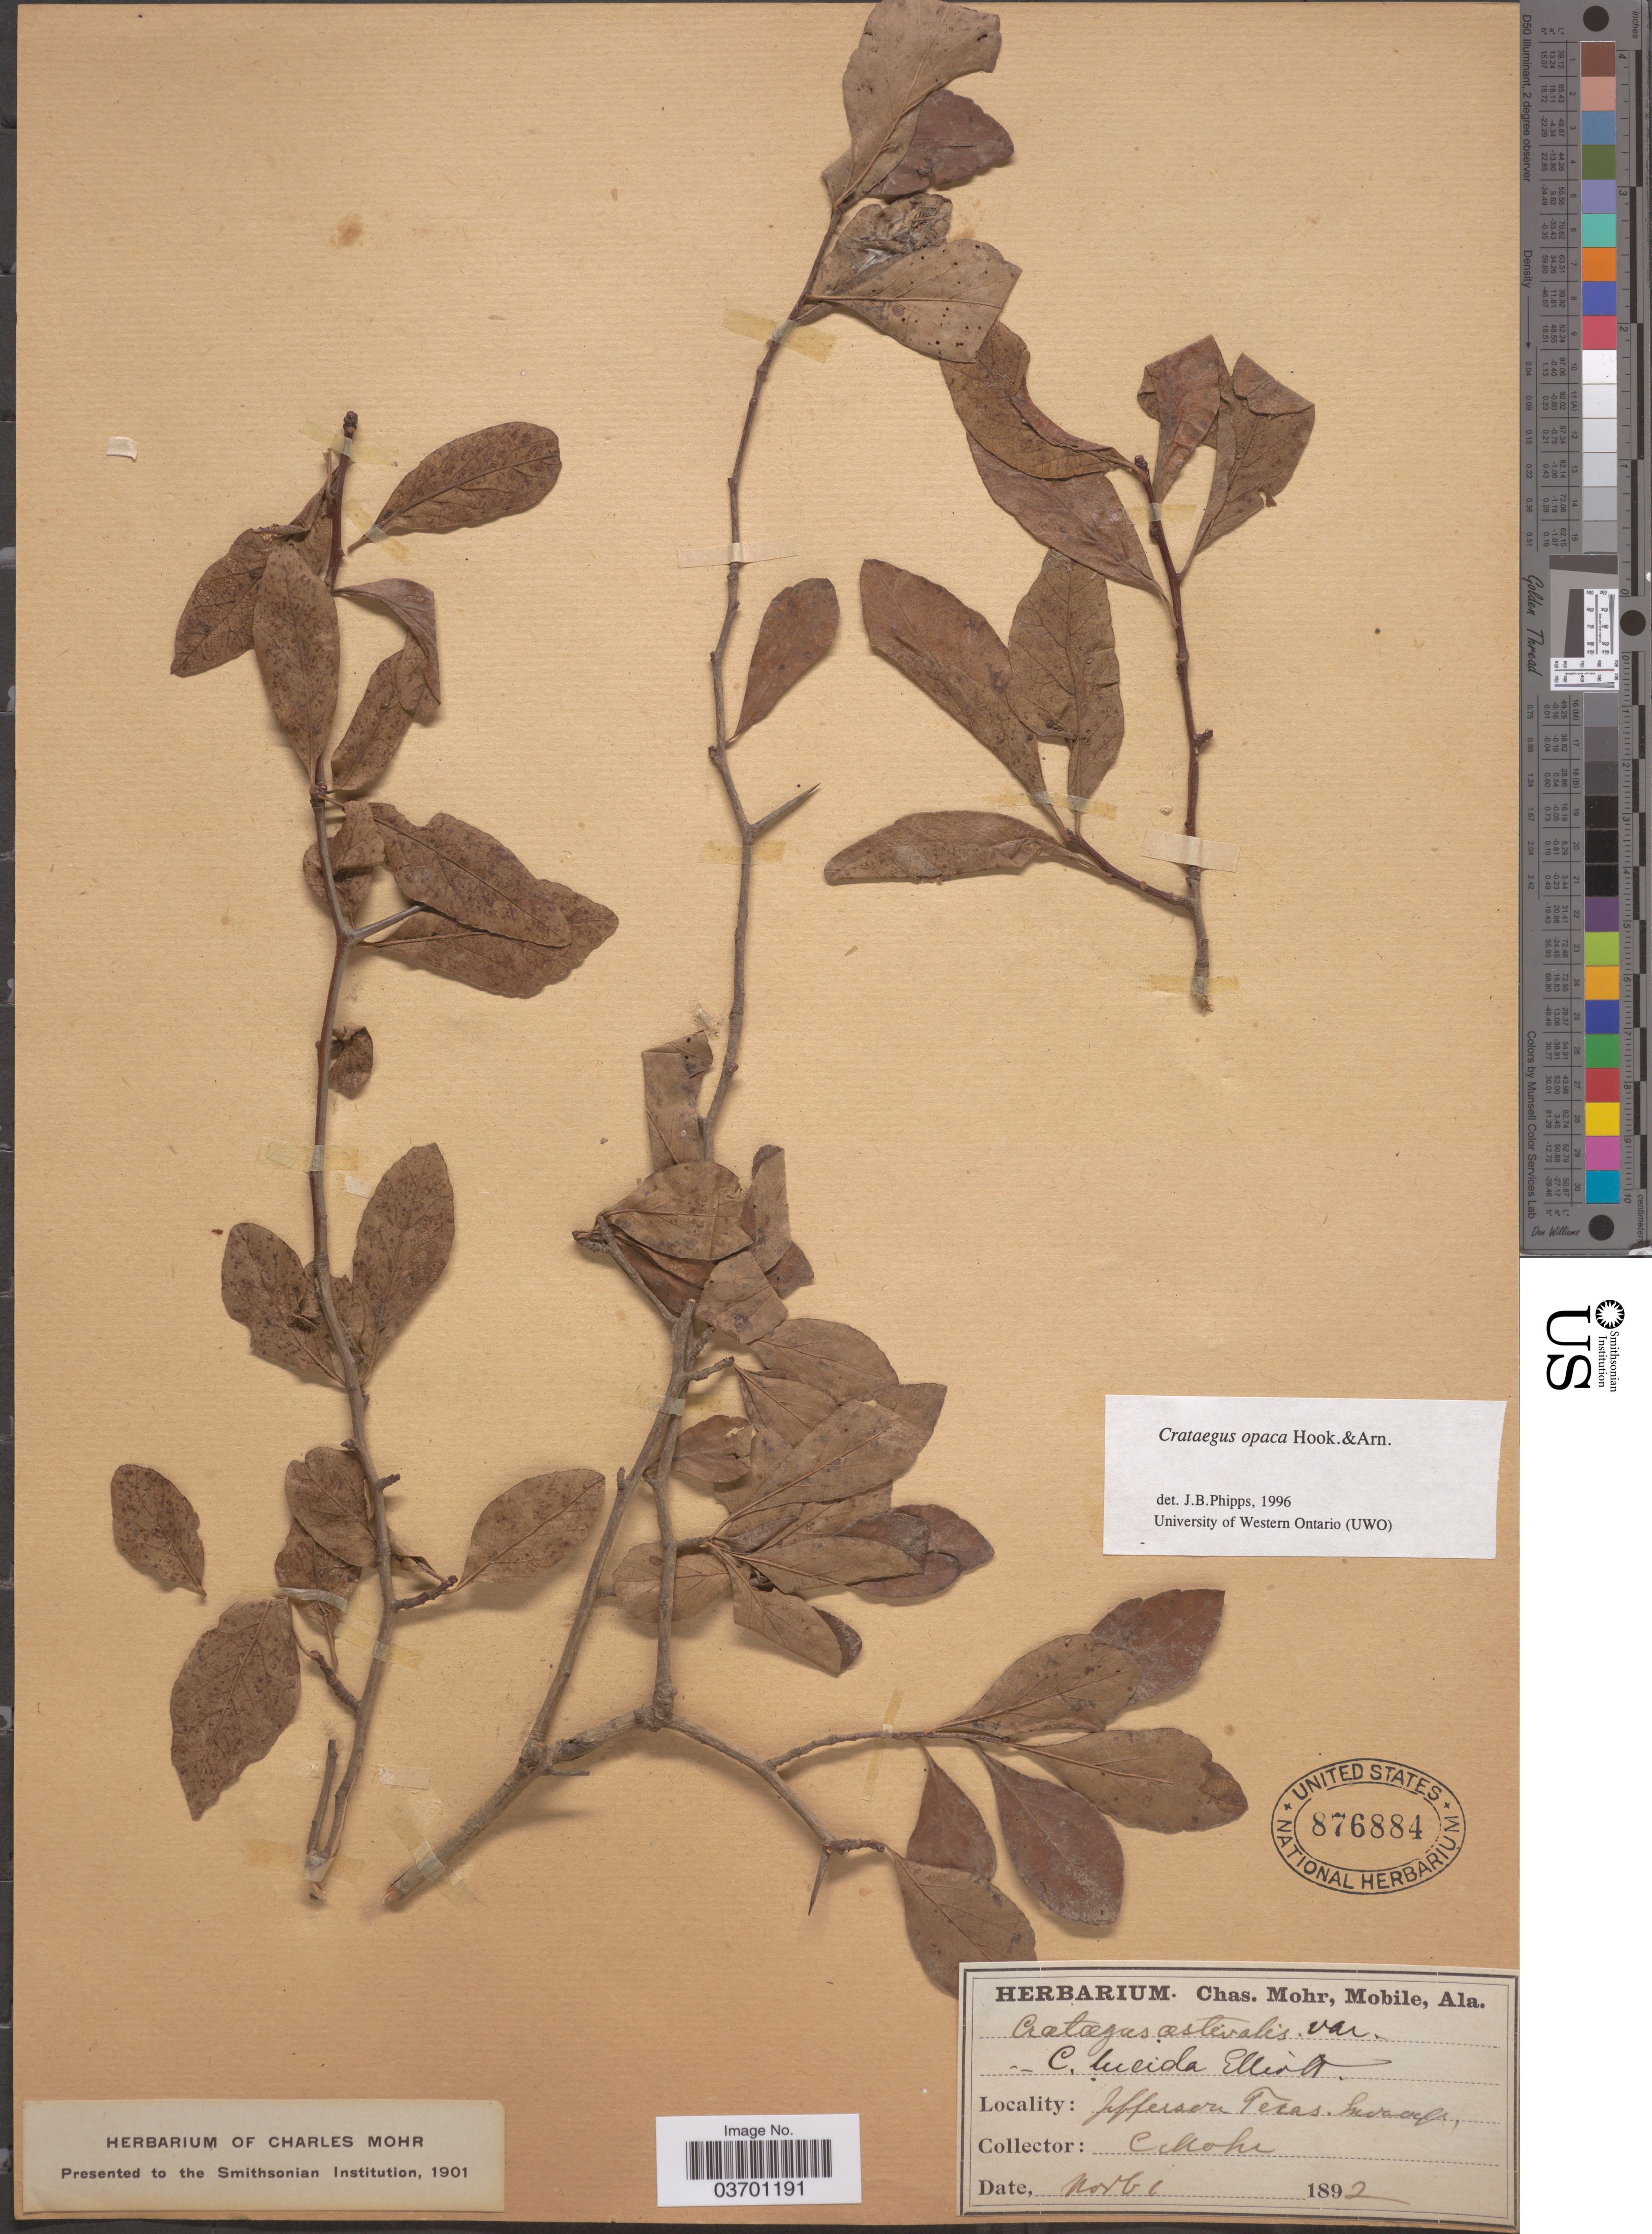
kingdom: Plantae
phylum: Tracheophyta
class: Magnoliopsida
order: Rosales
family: Rosaceae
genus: Crataegus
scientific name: Crataegus opaca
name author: Hook. & Arn.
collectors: Mohr, C. T. (herbarium)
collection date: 1892-11-01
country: United States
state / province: Texas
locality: Jefferson.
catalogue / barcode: US 876884